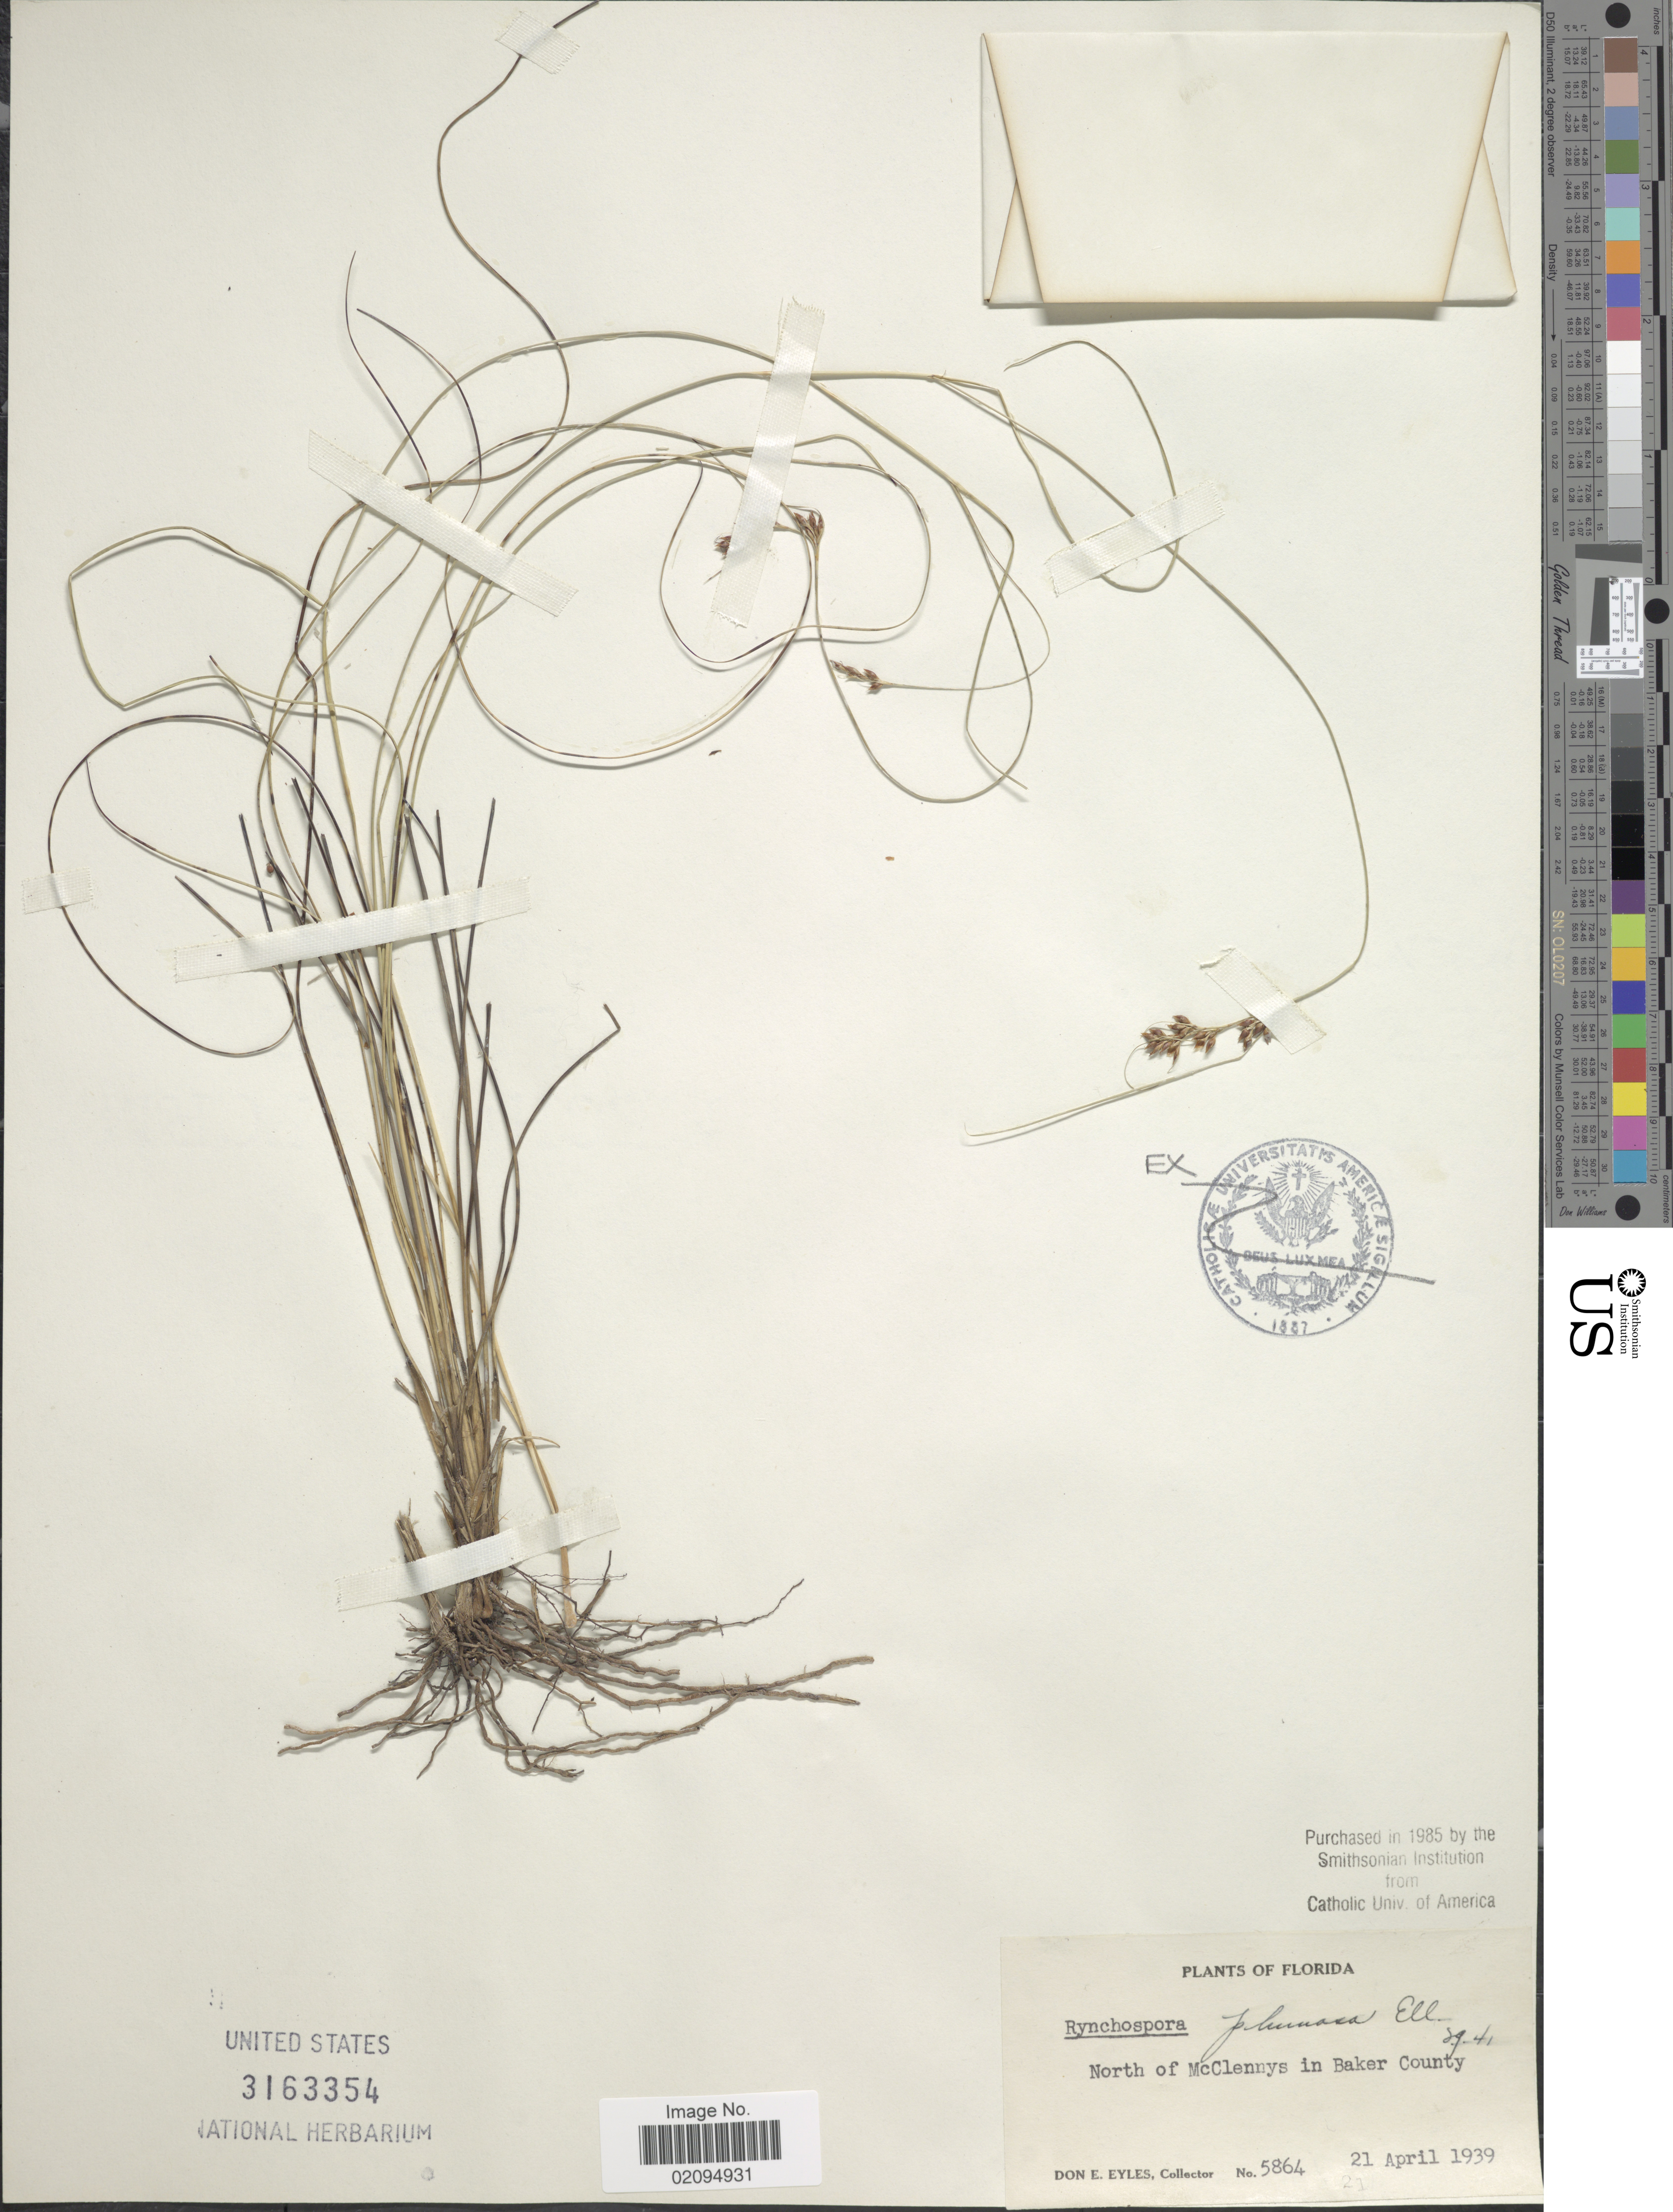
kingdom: Plantae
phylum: Tracheophyta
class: Liliopsida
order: Poales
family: Cyperaceae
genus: Rhynchospora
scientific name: Rhynchospora plumosa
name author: Elliott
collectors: D. Eyles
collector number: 5864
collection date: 1939-04-21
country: United States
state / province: Florida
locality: North of McClennys in Baker County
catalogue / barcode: US 3163354